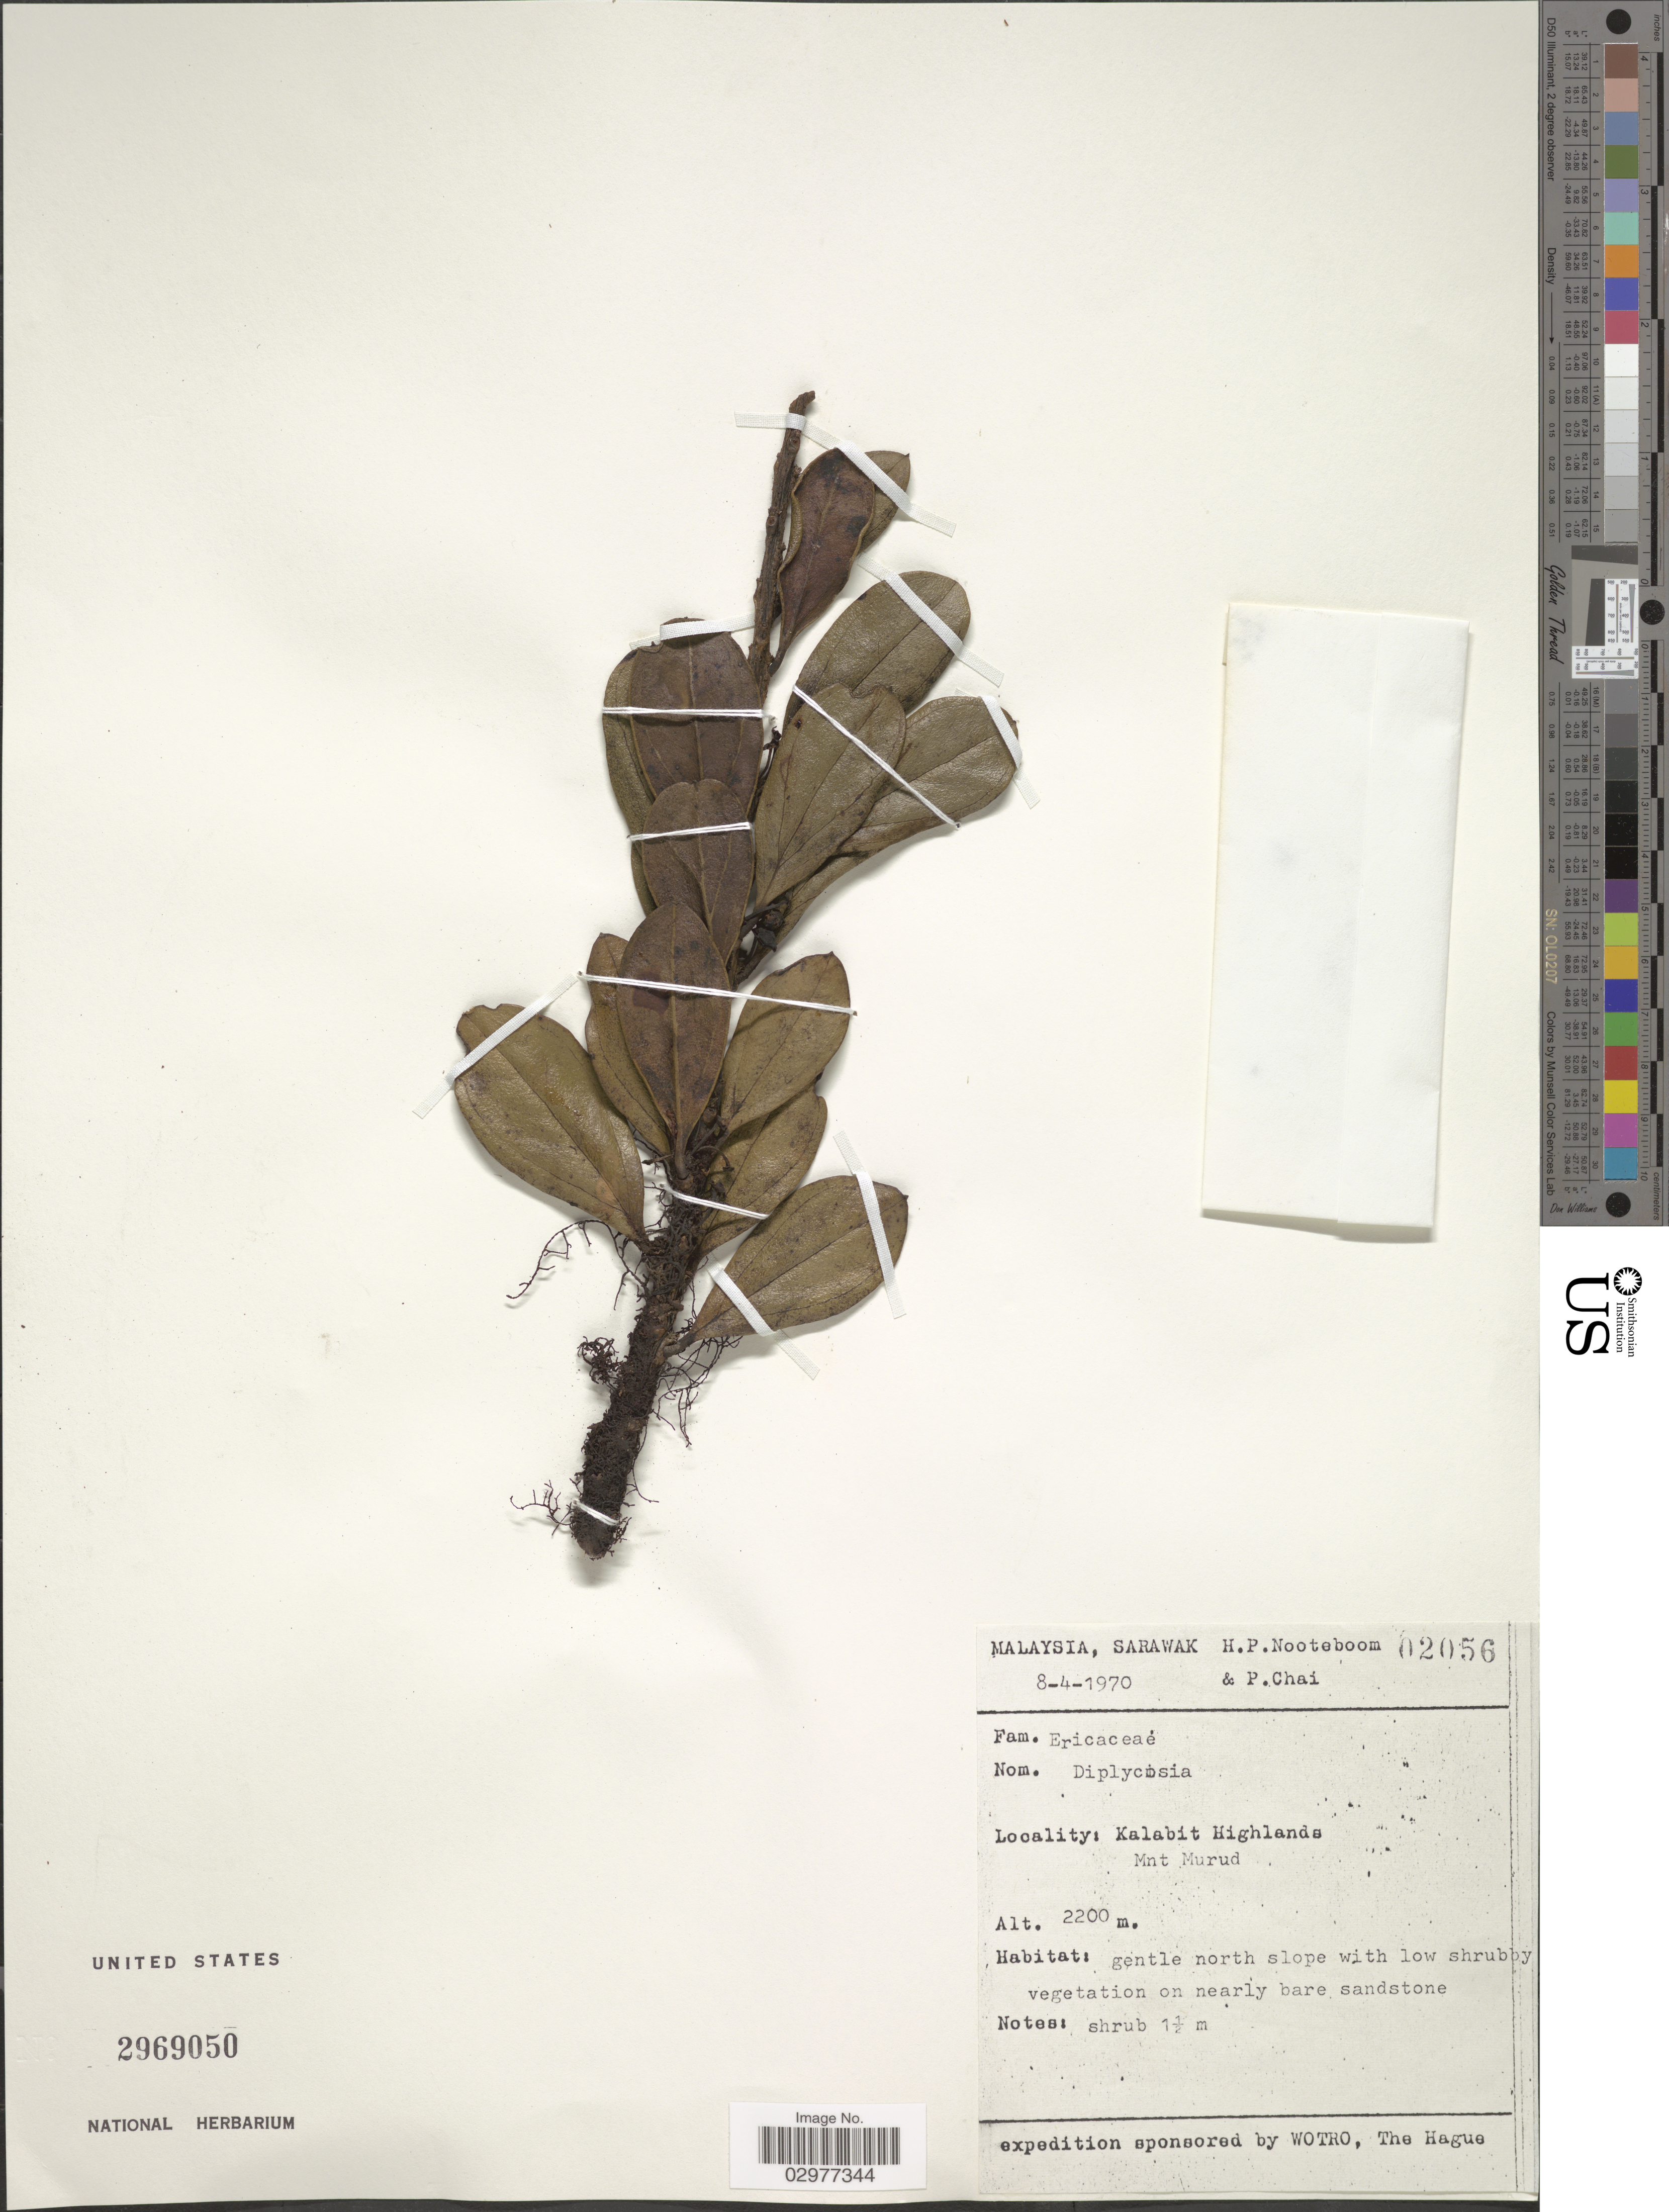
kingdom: Plantae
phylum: Tracheophyta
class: Magnoliopsida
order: Ericales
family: Ericaceae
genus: Diplycosia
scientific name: Diplycosia sp.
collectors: H. P. Nooteboom & P. Chai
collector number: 02056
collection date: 1970-04-08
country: Malaysia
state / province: Sarawak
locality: Kalabit Highlands. Mnt Murud.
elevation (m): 2200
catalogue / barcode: US 2969050